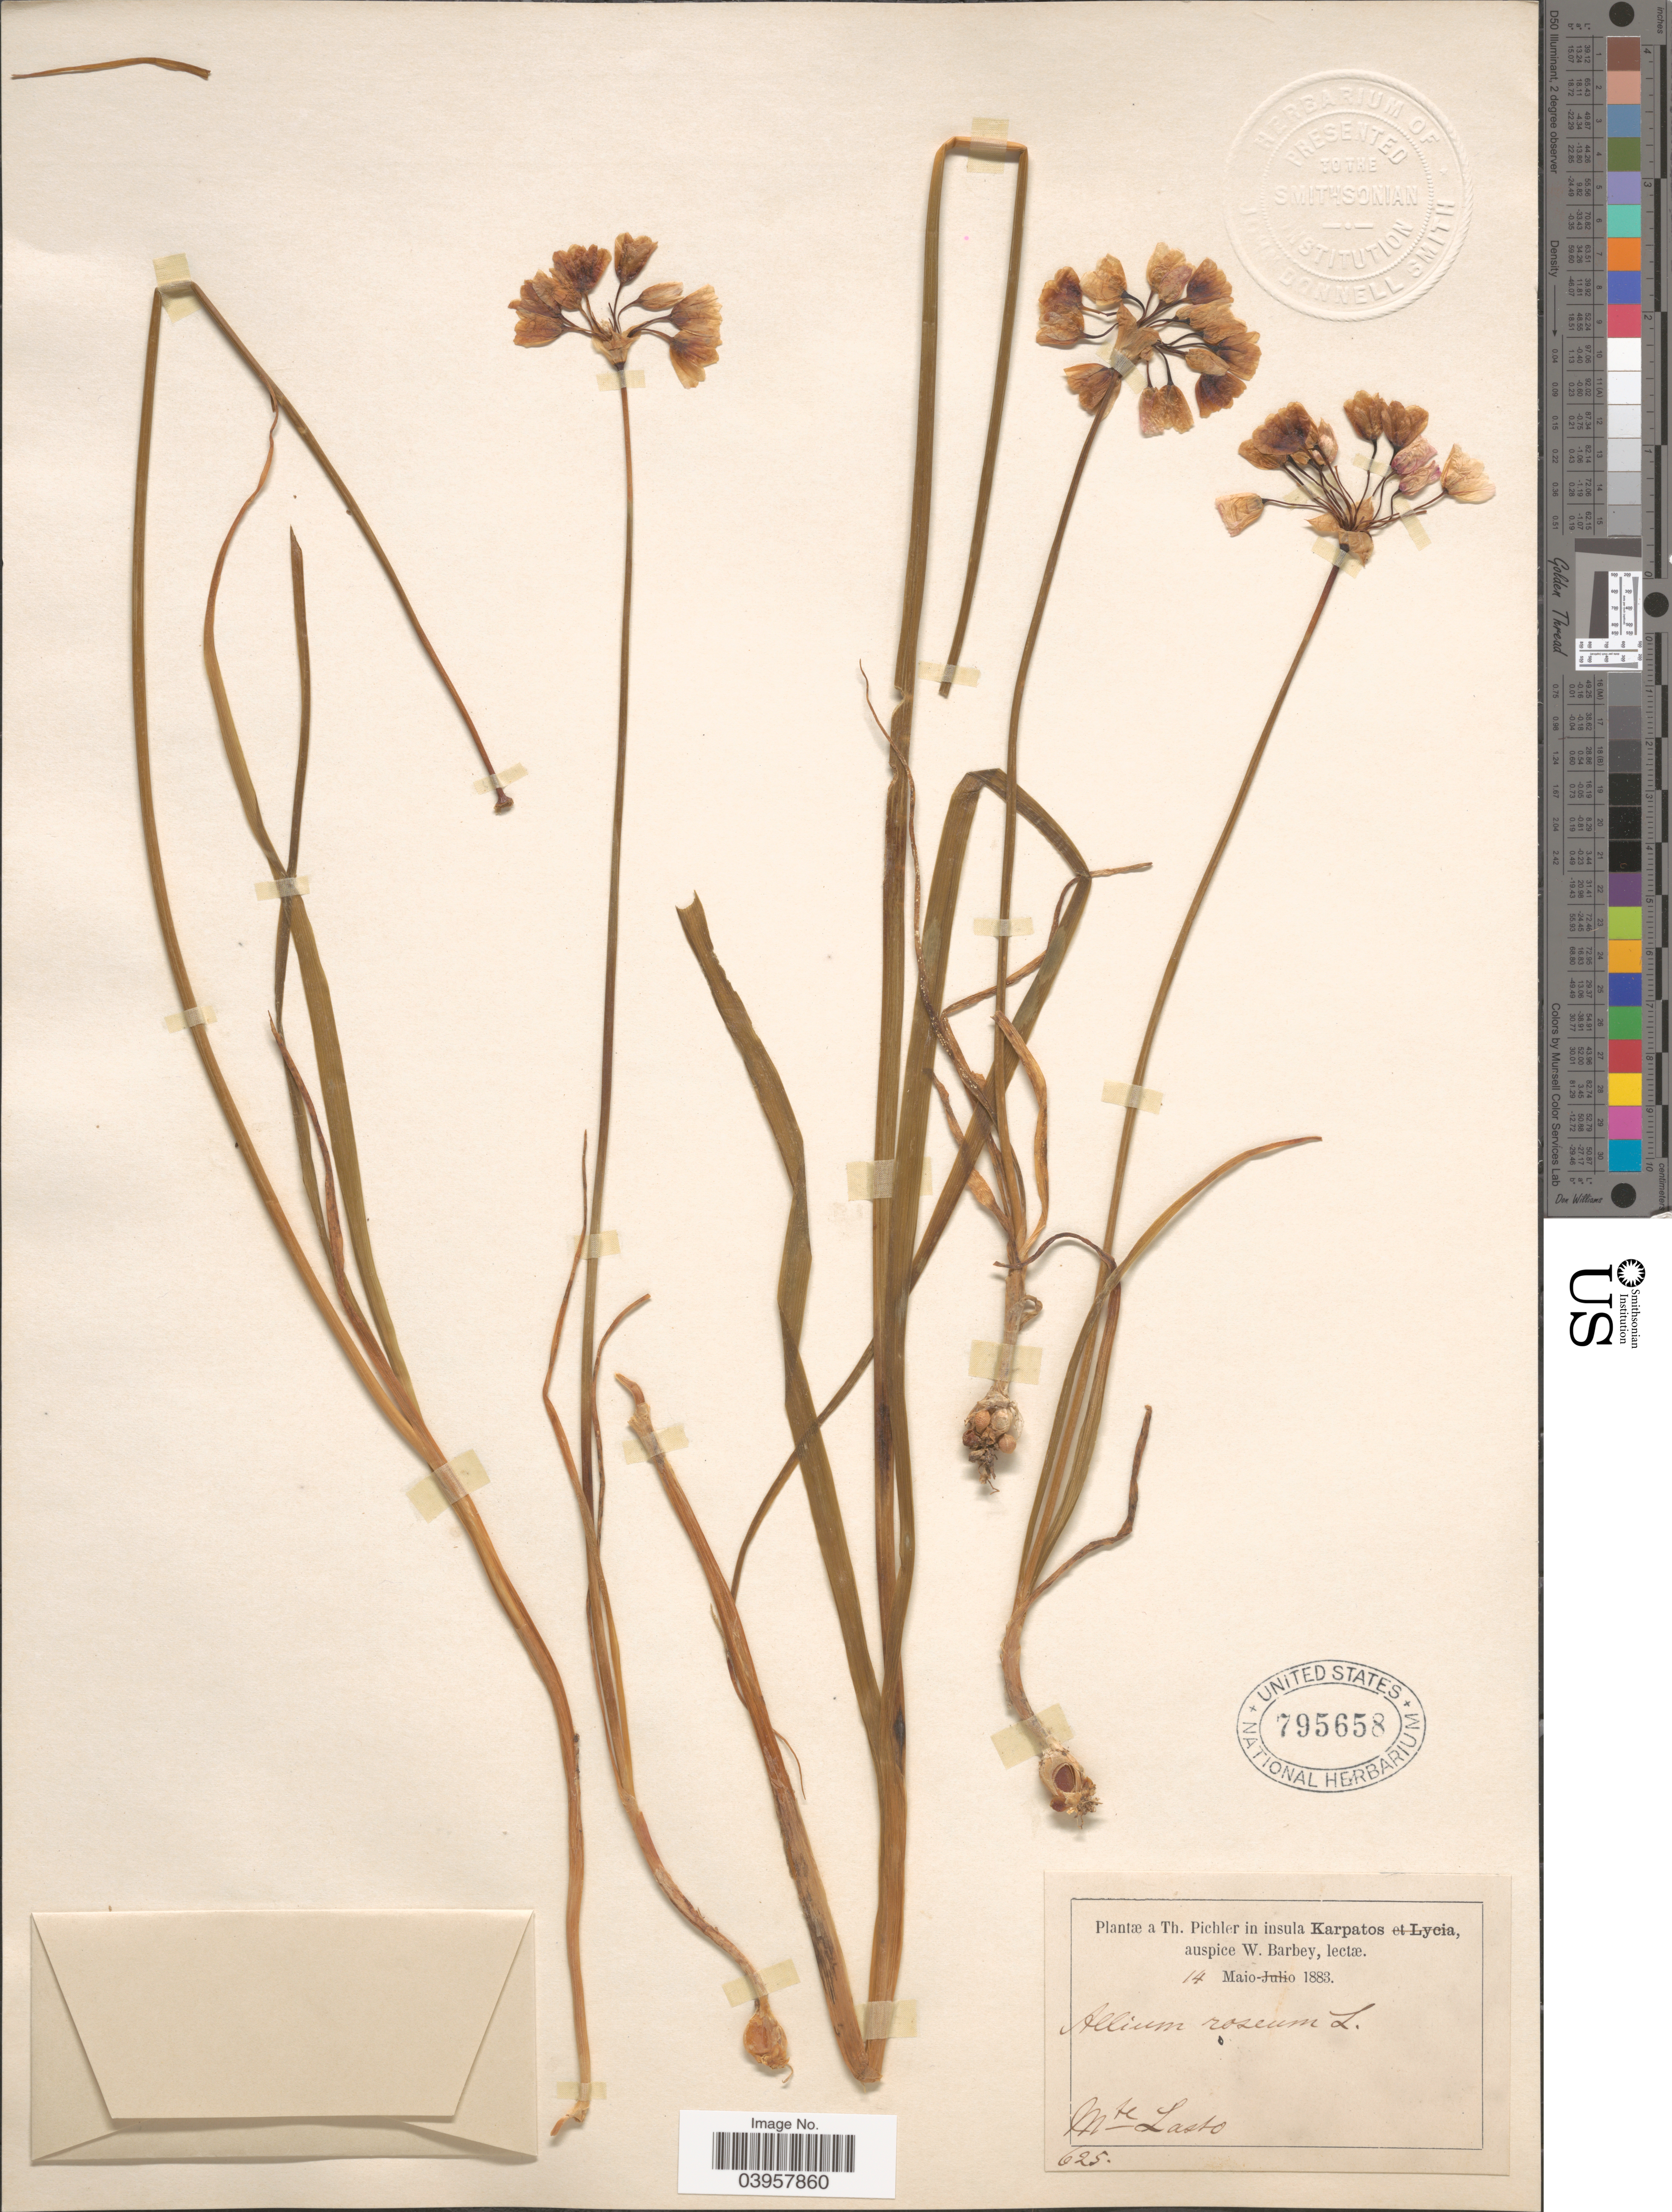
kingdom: Plantae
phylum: Tracheophyta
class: Liliopsida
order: Asparagales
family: Amaryllidaceae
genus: Allium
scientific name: Allium roseum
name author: L.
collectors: T. Pichler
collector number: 625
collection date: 1883-05-14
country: Greece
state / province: South Aegean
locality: Insula Karpatos. Mte Lasto.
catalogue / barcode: US 795658